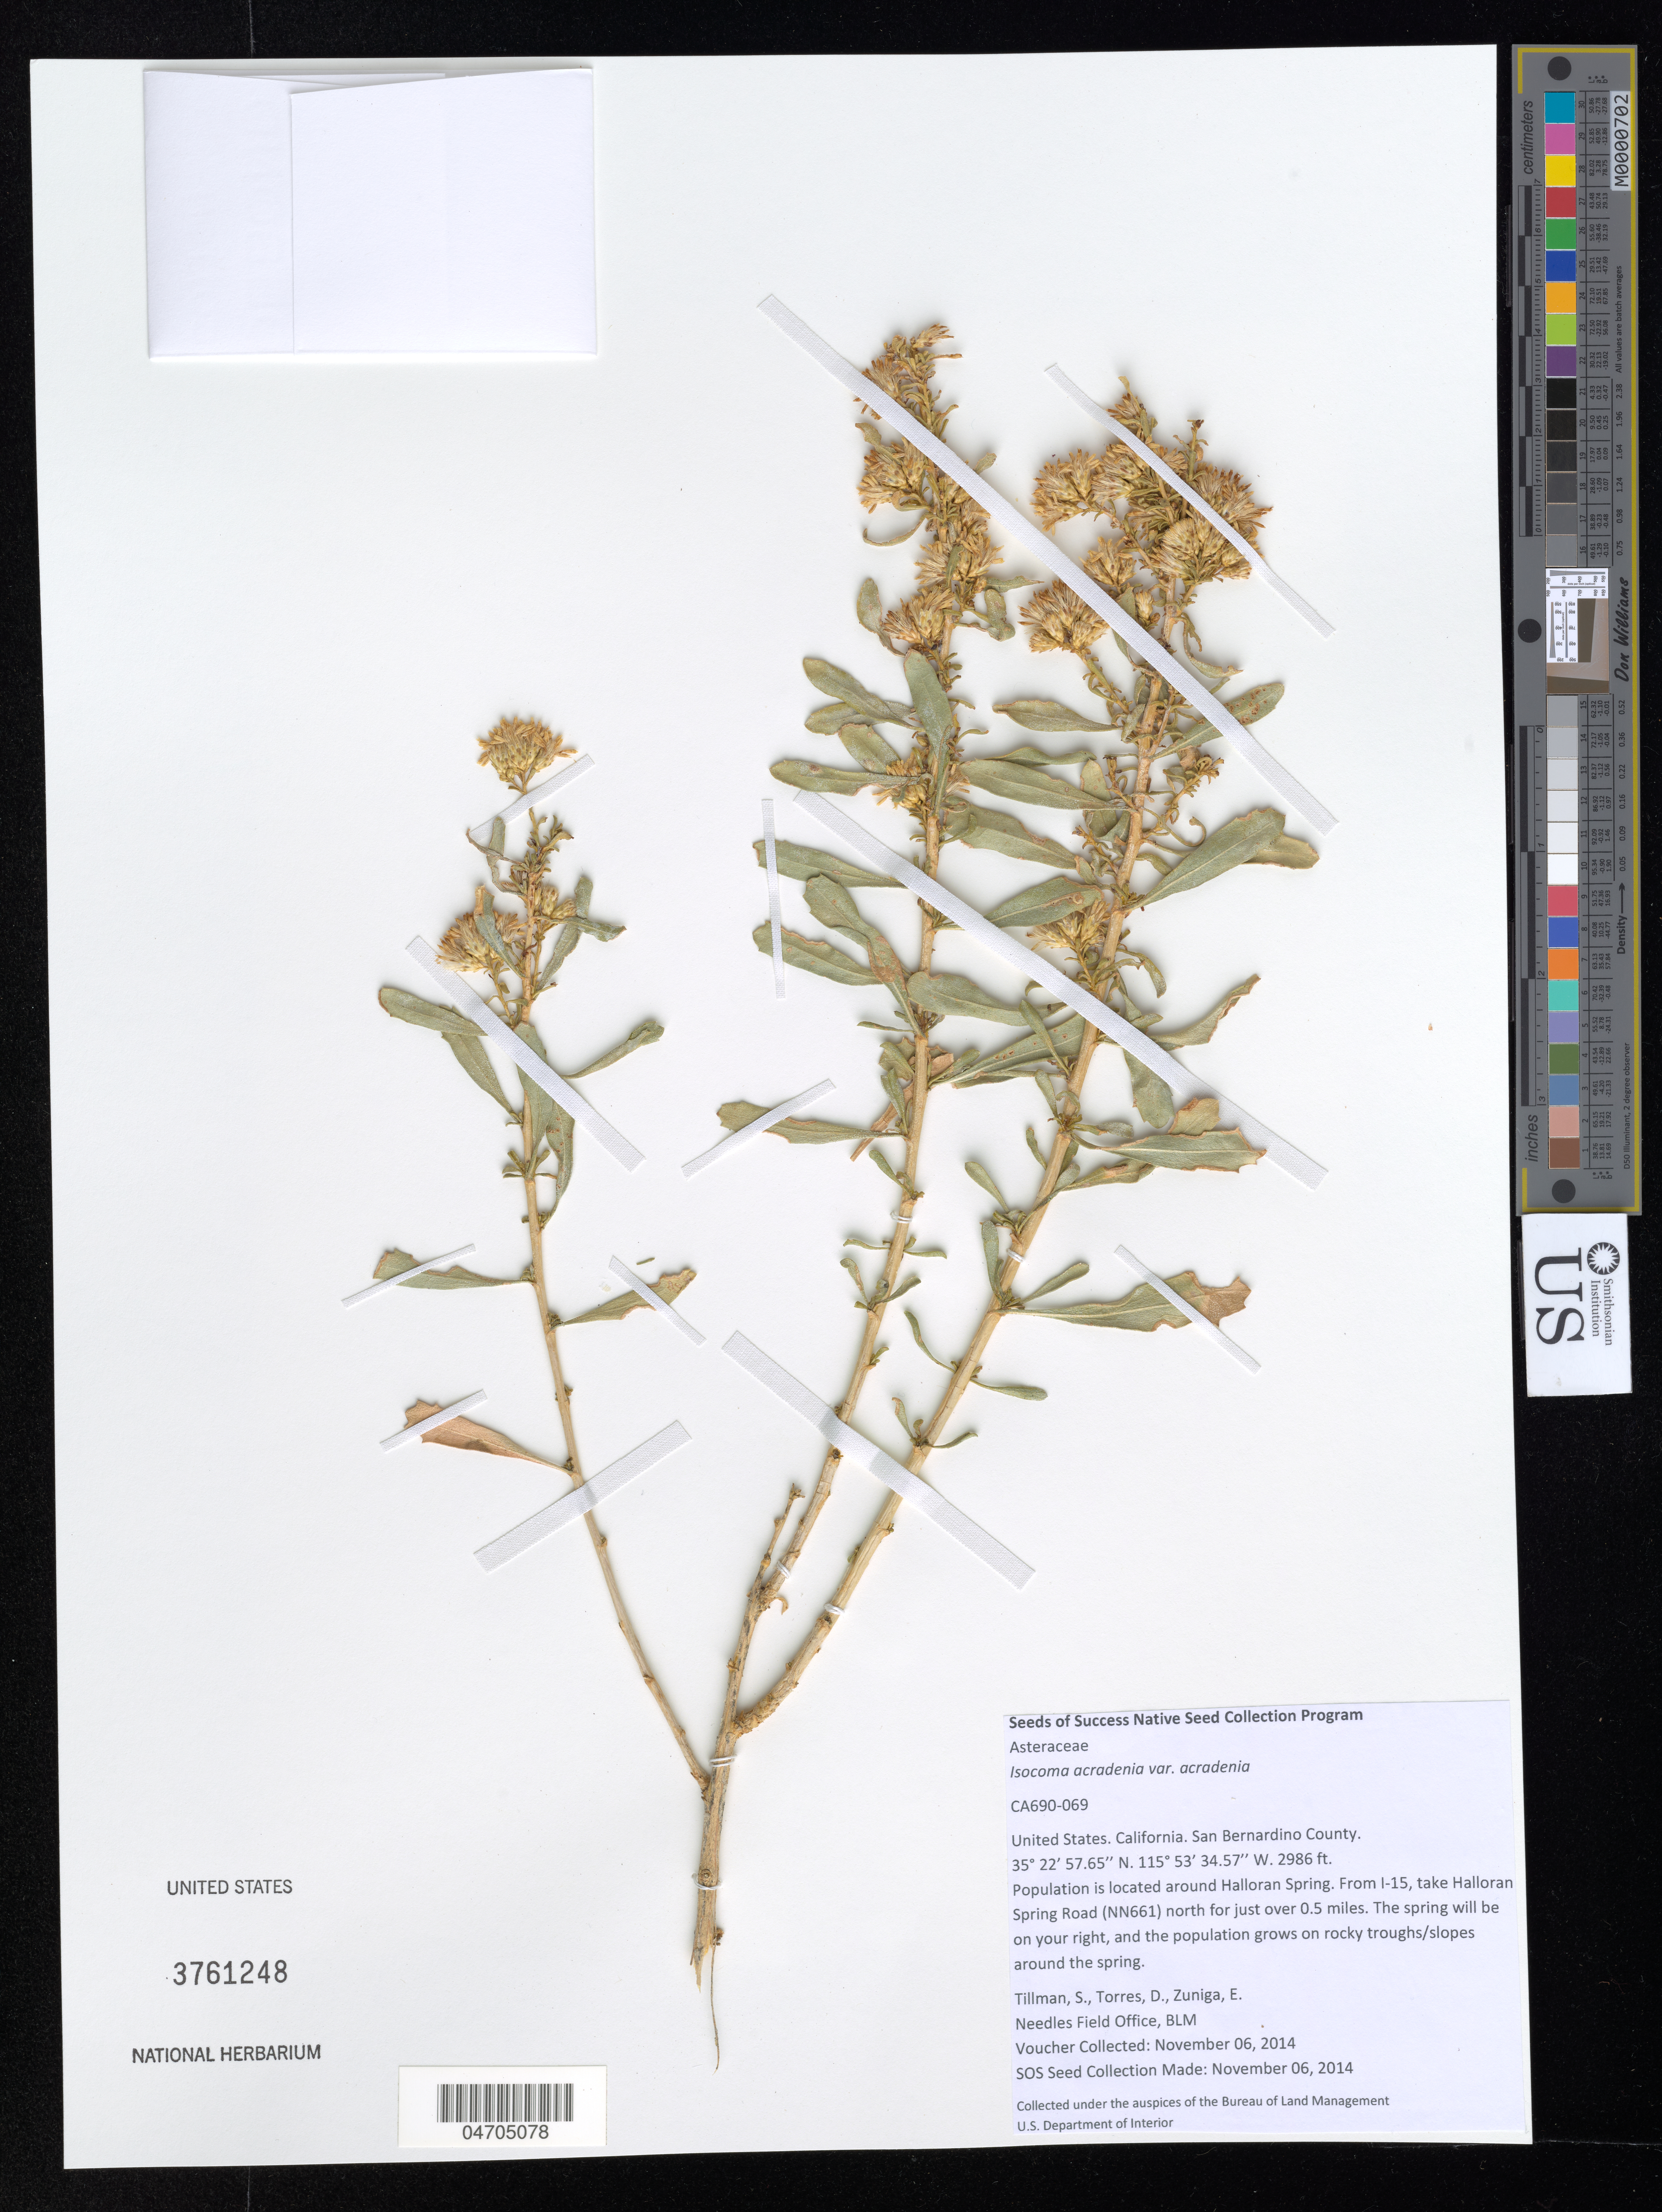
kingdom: Plantae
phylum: Tracheophyta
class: Magnoliopsida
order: Asterales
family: Asteraceae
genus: Isocoma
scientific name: Isocoma acradenia var. acradenia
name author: (Greene) Greene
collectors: S. Tillman, D. Torres & E. Zuniga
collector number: CA690-69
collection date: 2014-11-06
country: United States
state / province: California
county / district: San Bernardino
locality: San Bernardino County. Population is located around Halloran Spring. From I-15, take Halloran Spring Road (NN61) north just over 0.5 miles. The spring will be on your right.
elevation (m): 910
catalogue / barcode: US 3761248